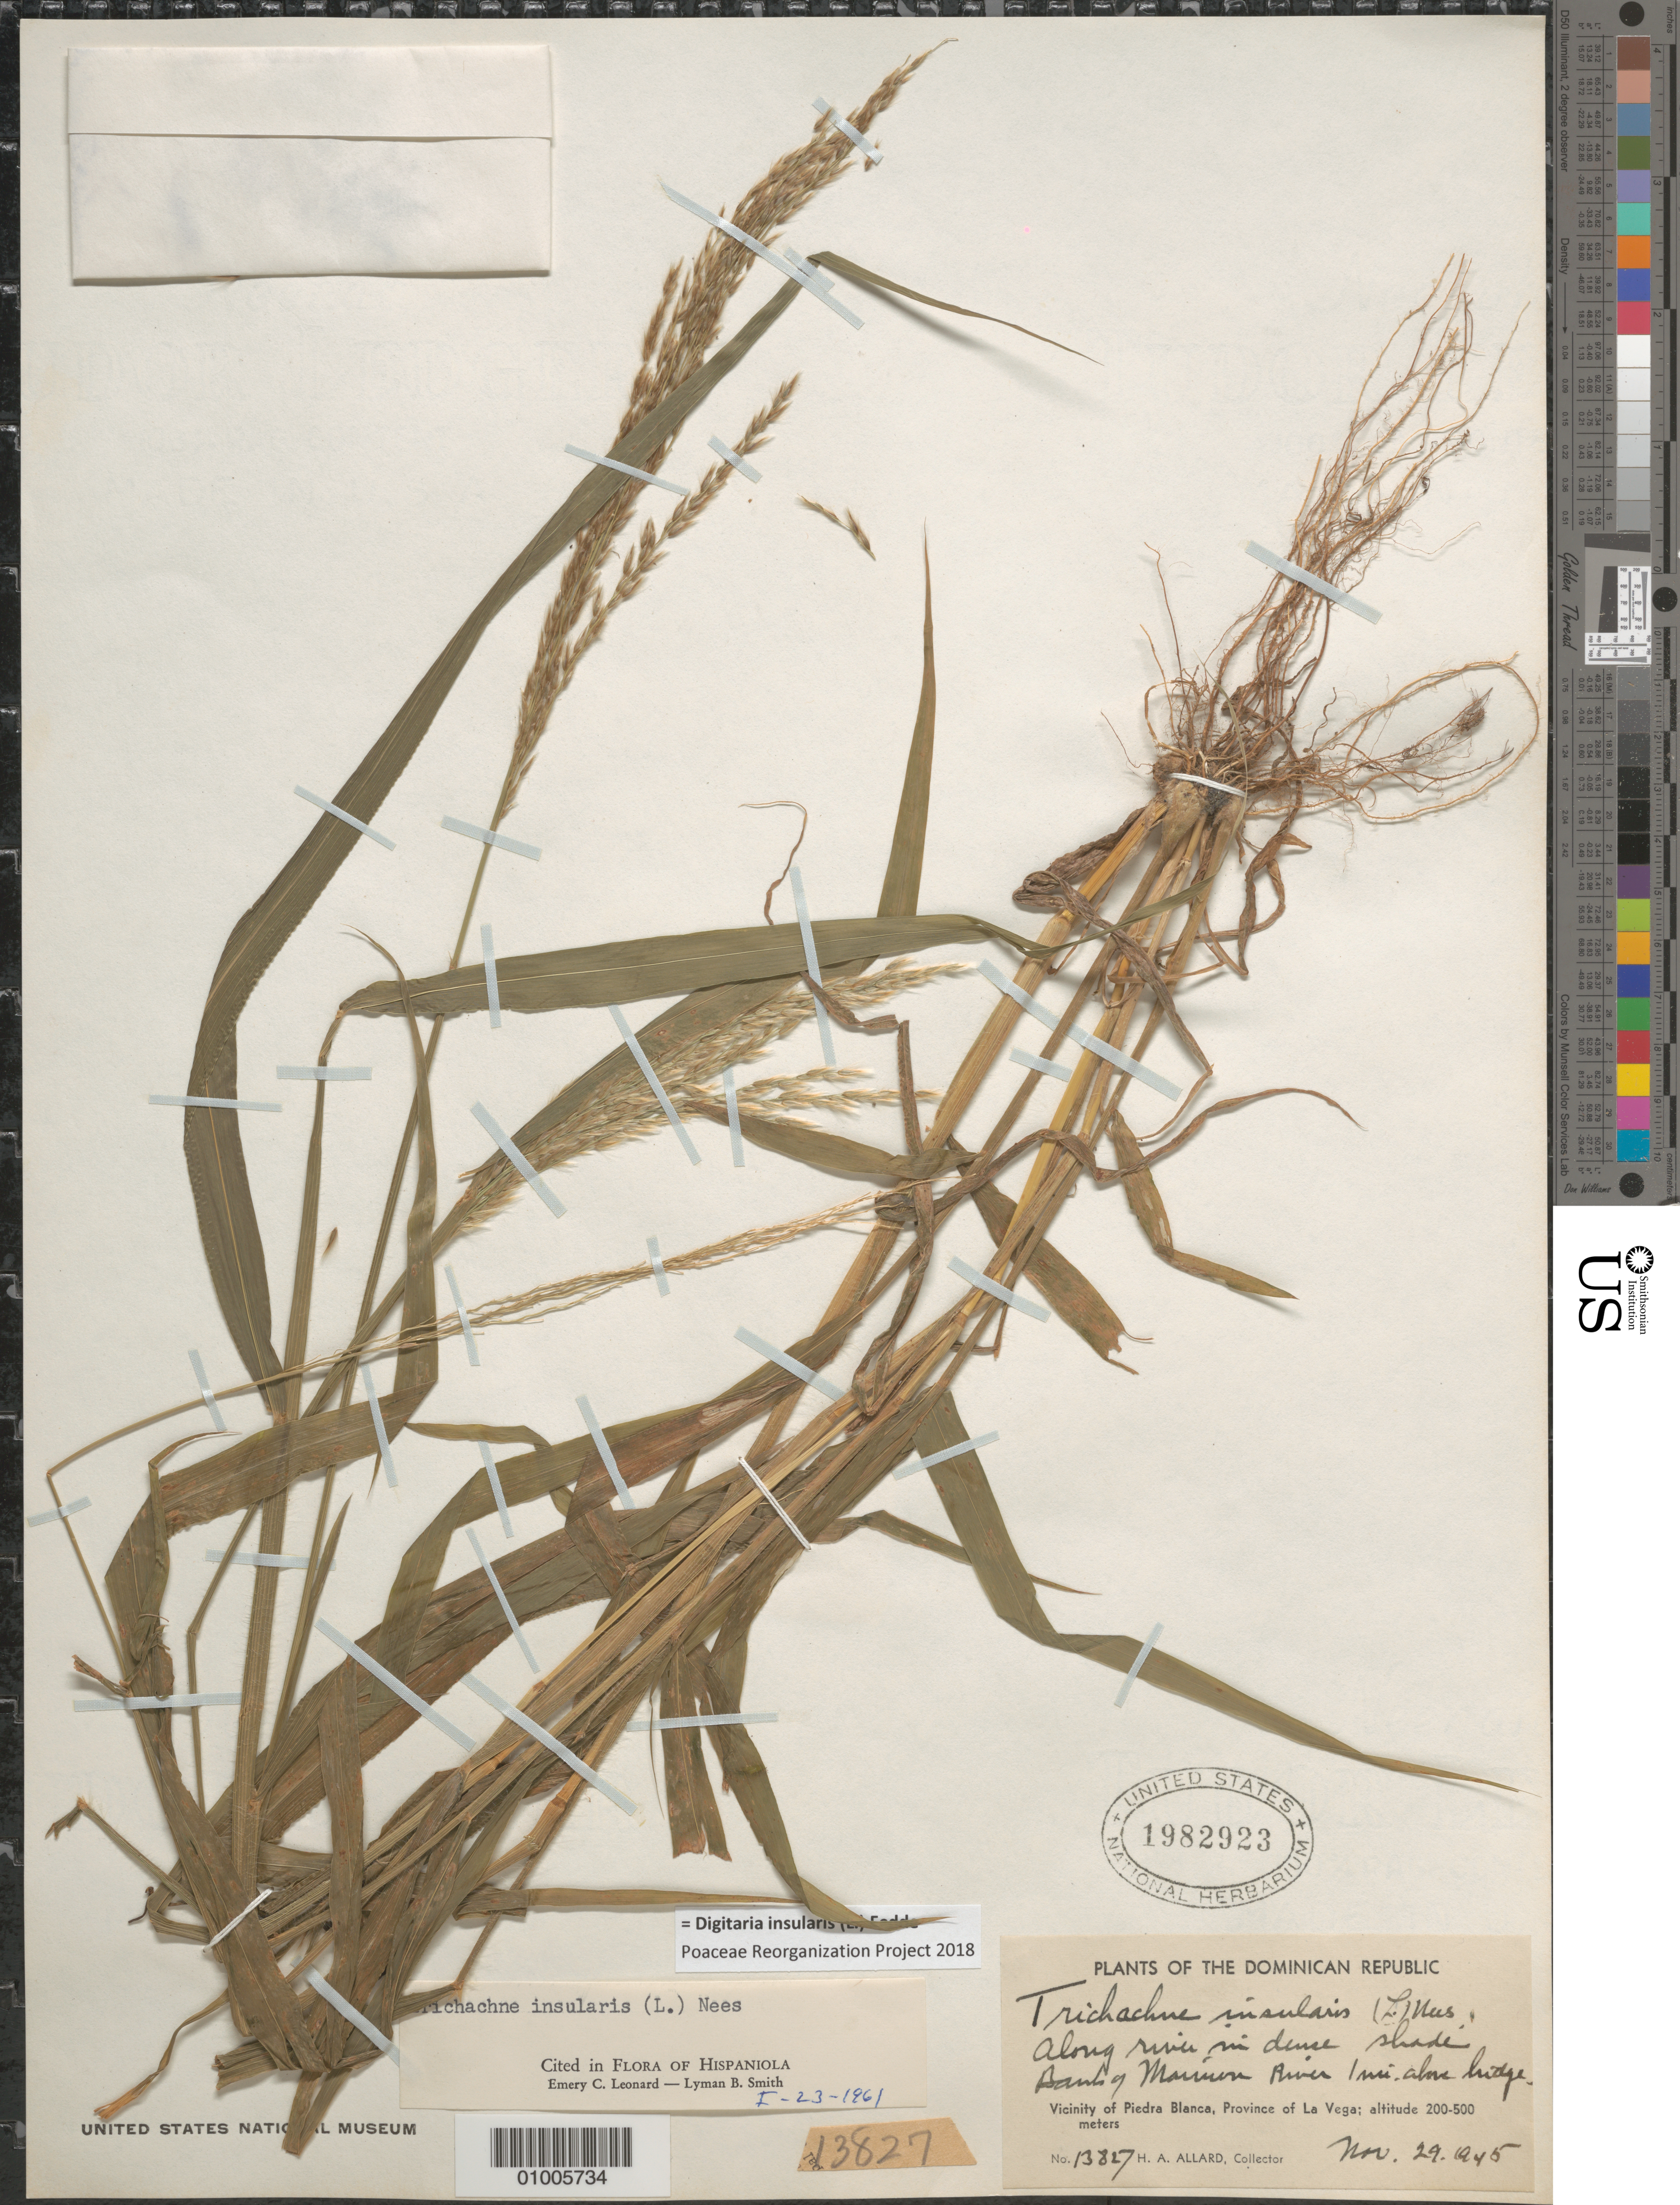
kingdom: Plantae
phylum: Tracheophyta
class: Liliopsida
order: Poales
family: Poaceae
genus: Digitaria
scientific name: Digitaria insularis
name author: (L.) Mez ex Ekman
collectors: H. A. Allard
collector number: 13827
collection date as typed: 27 Nov 1945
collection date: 1945-11-27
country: Dominican Republic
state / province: La Vega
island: Hispaniola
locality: Vicinity of Piedra Blanca, along river in dark shade, Maimon River, 1 mile above bridge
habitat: along river in dense shade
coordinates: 0 N, 0 E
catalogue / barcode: US 1982923